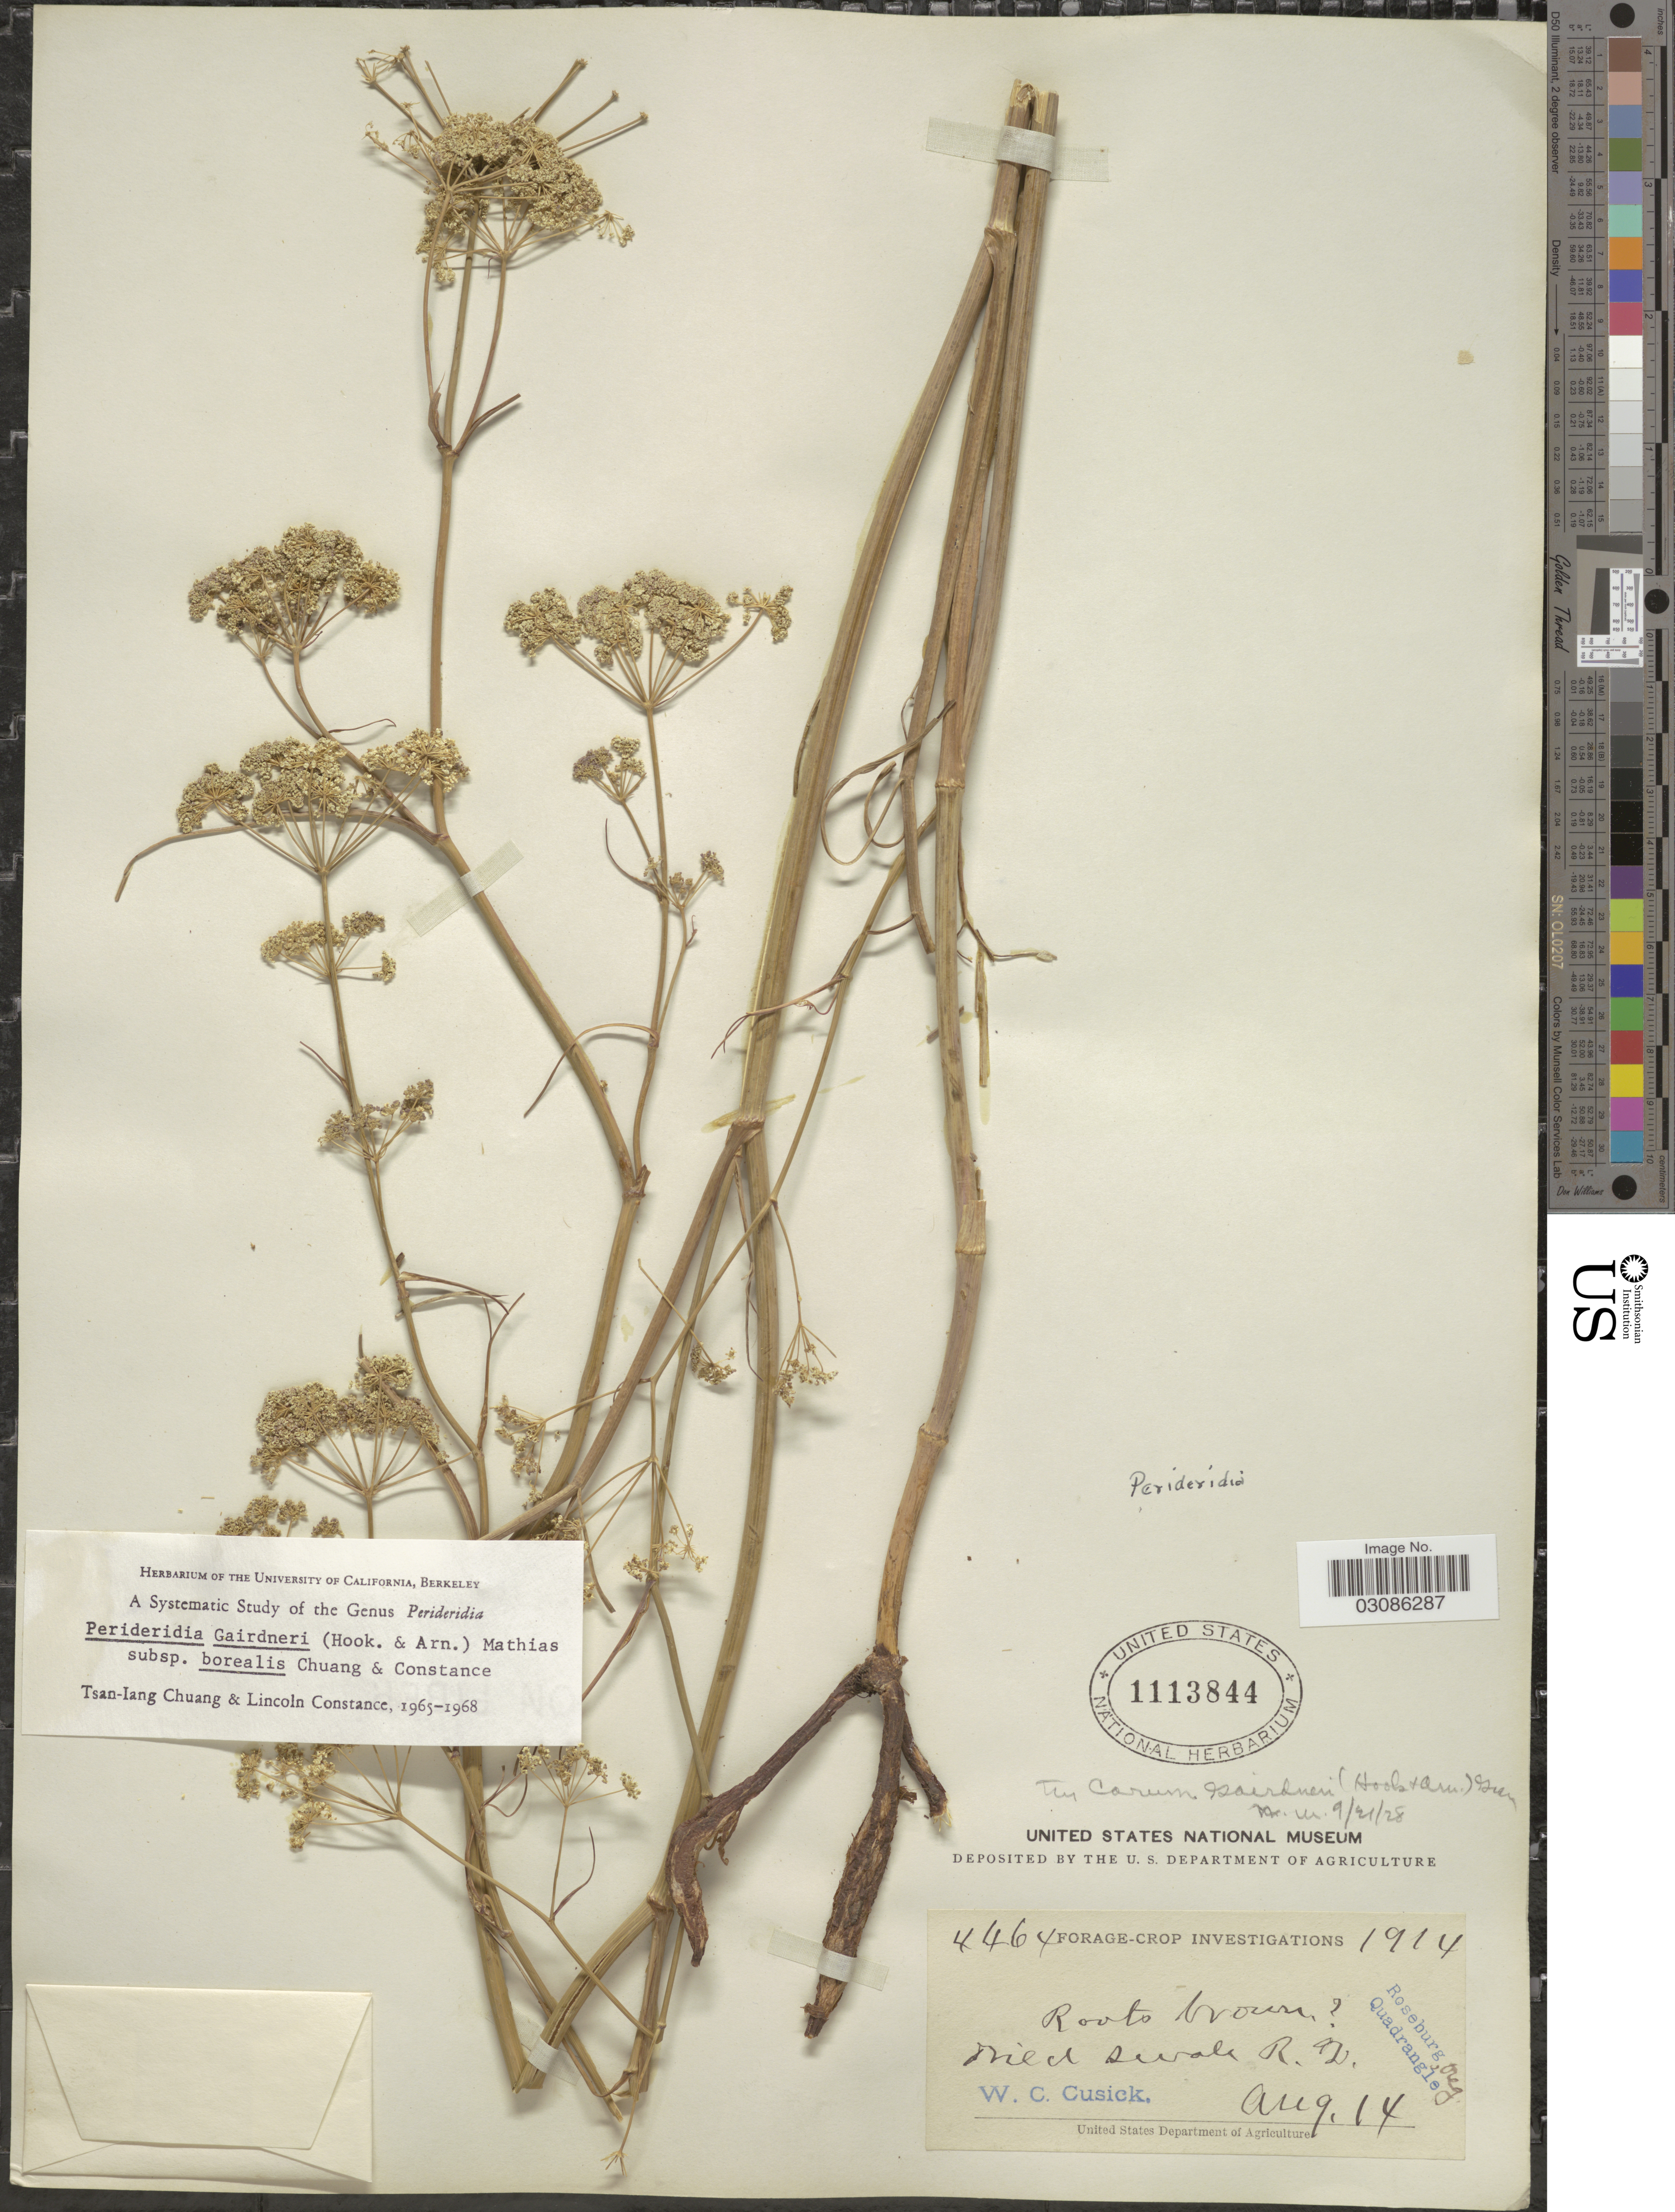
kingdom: Plantae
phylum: Tracheophyta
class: Magnoliopsida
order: Apiales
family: Apiaceae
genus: Perideridia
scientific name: Perideridia gairdneri subsp. borealis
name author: T.I. Chuang & Constance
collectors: W. C. Cusick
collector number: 446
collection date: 1914-08-14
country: United States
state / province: Oregon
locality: Roseburg, Quadrangle.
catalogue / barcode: US 1113844